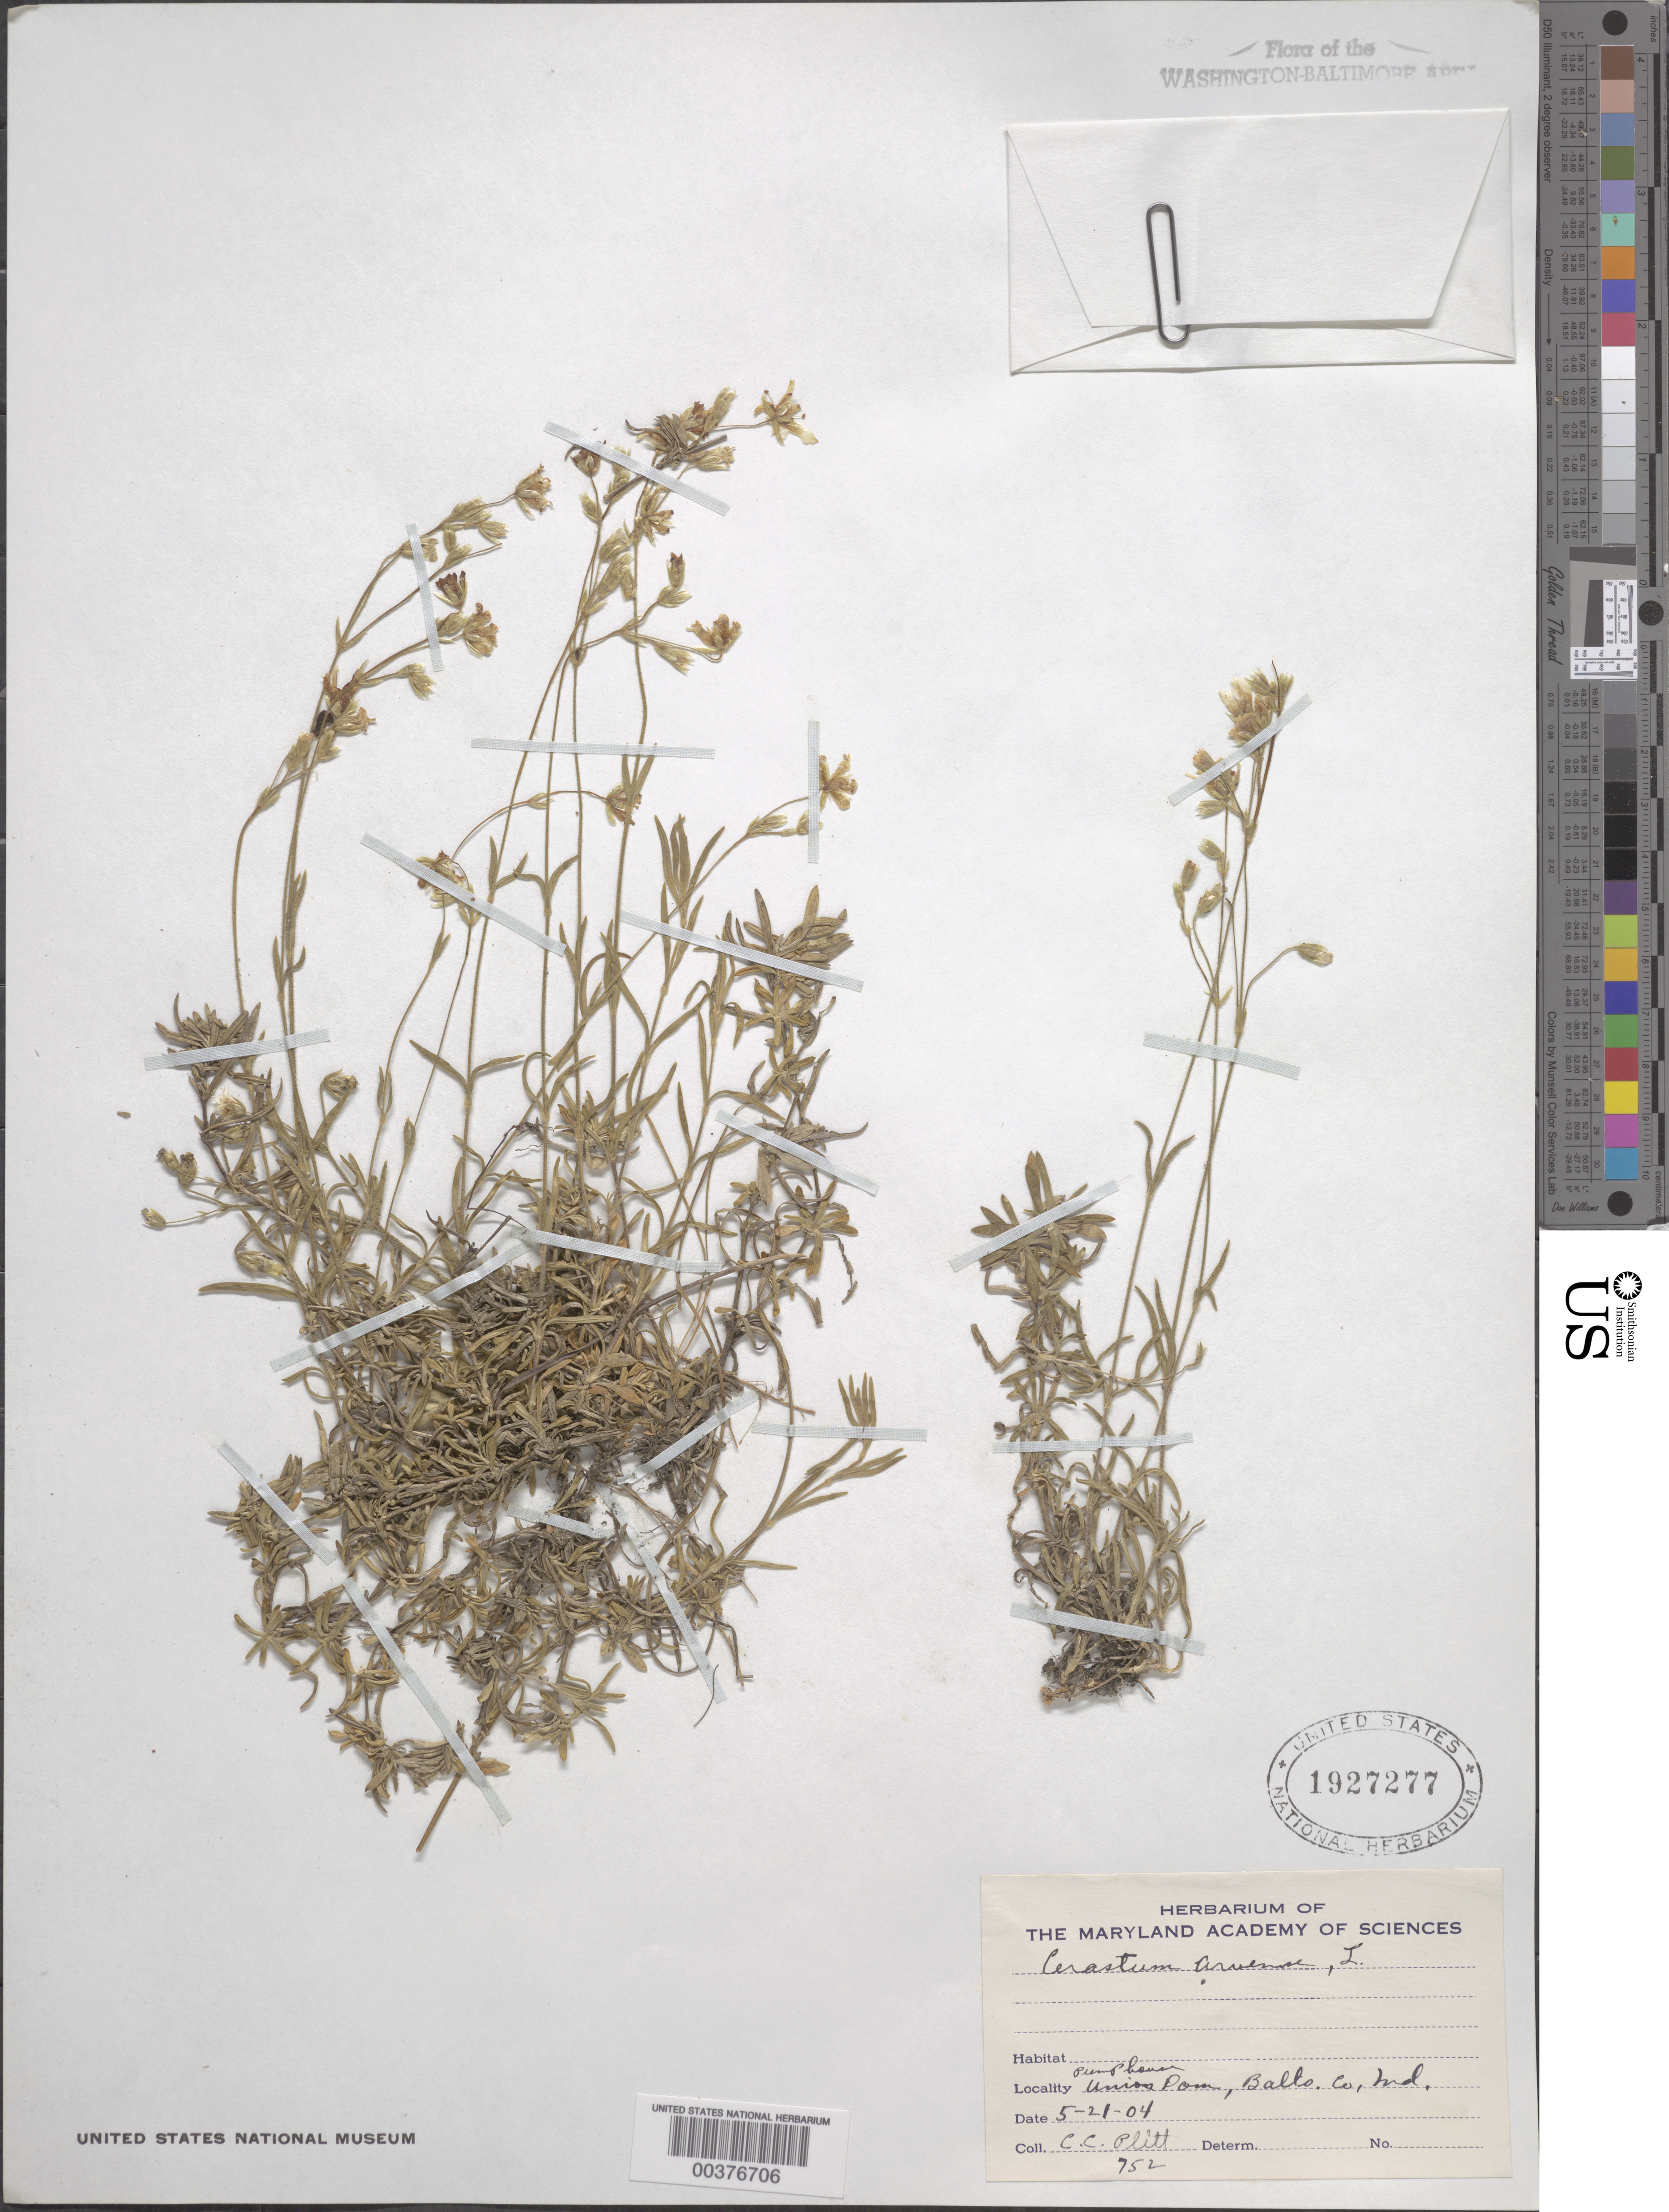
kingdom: Plantae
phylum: Tracheophyta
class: Magnoliopsida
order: Caryophyllales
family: Caryophyllaceae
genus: Cerastium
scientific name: Cerastium arvense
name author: L.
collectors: C. Plitt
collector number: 752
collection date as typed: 21 May 1904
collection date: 1904-05-21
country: United States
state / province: Maryland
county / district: Baltimore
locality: Union Dam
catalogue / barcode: US 1927277